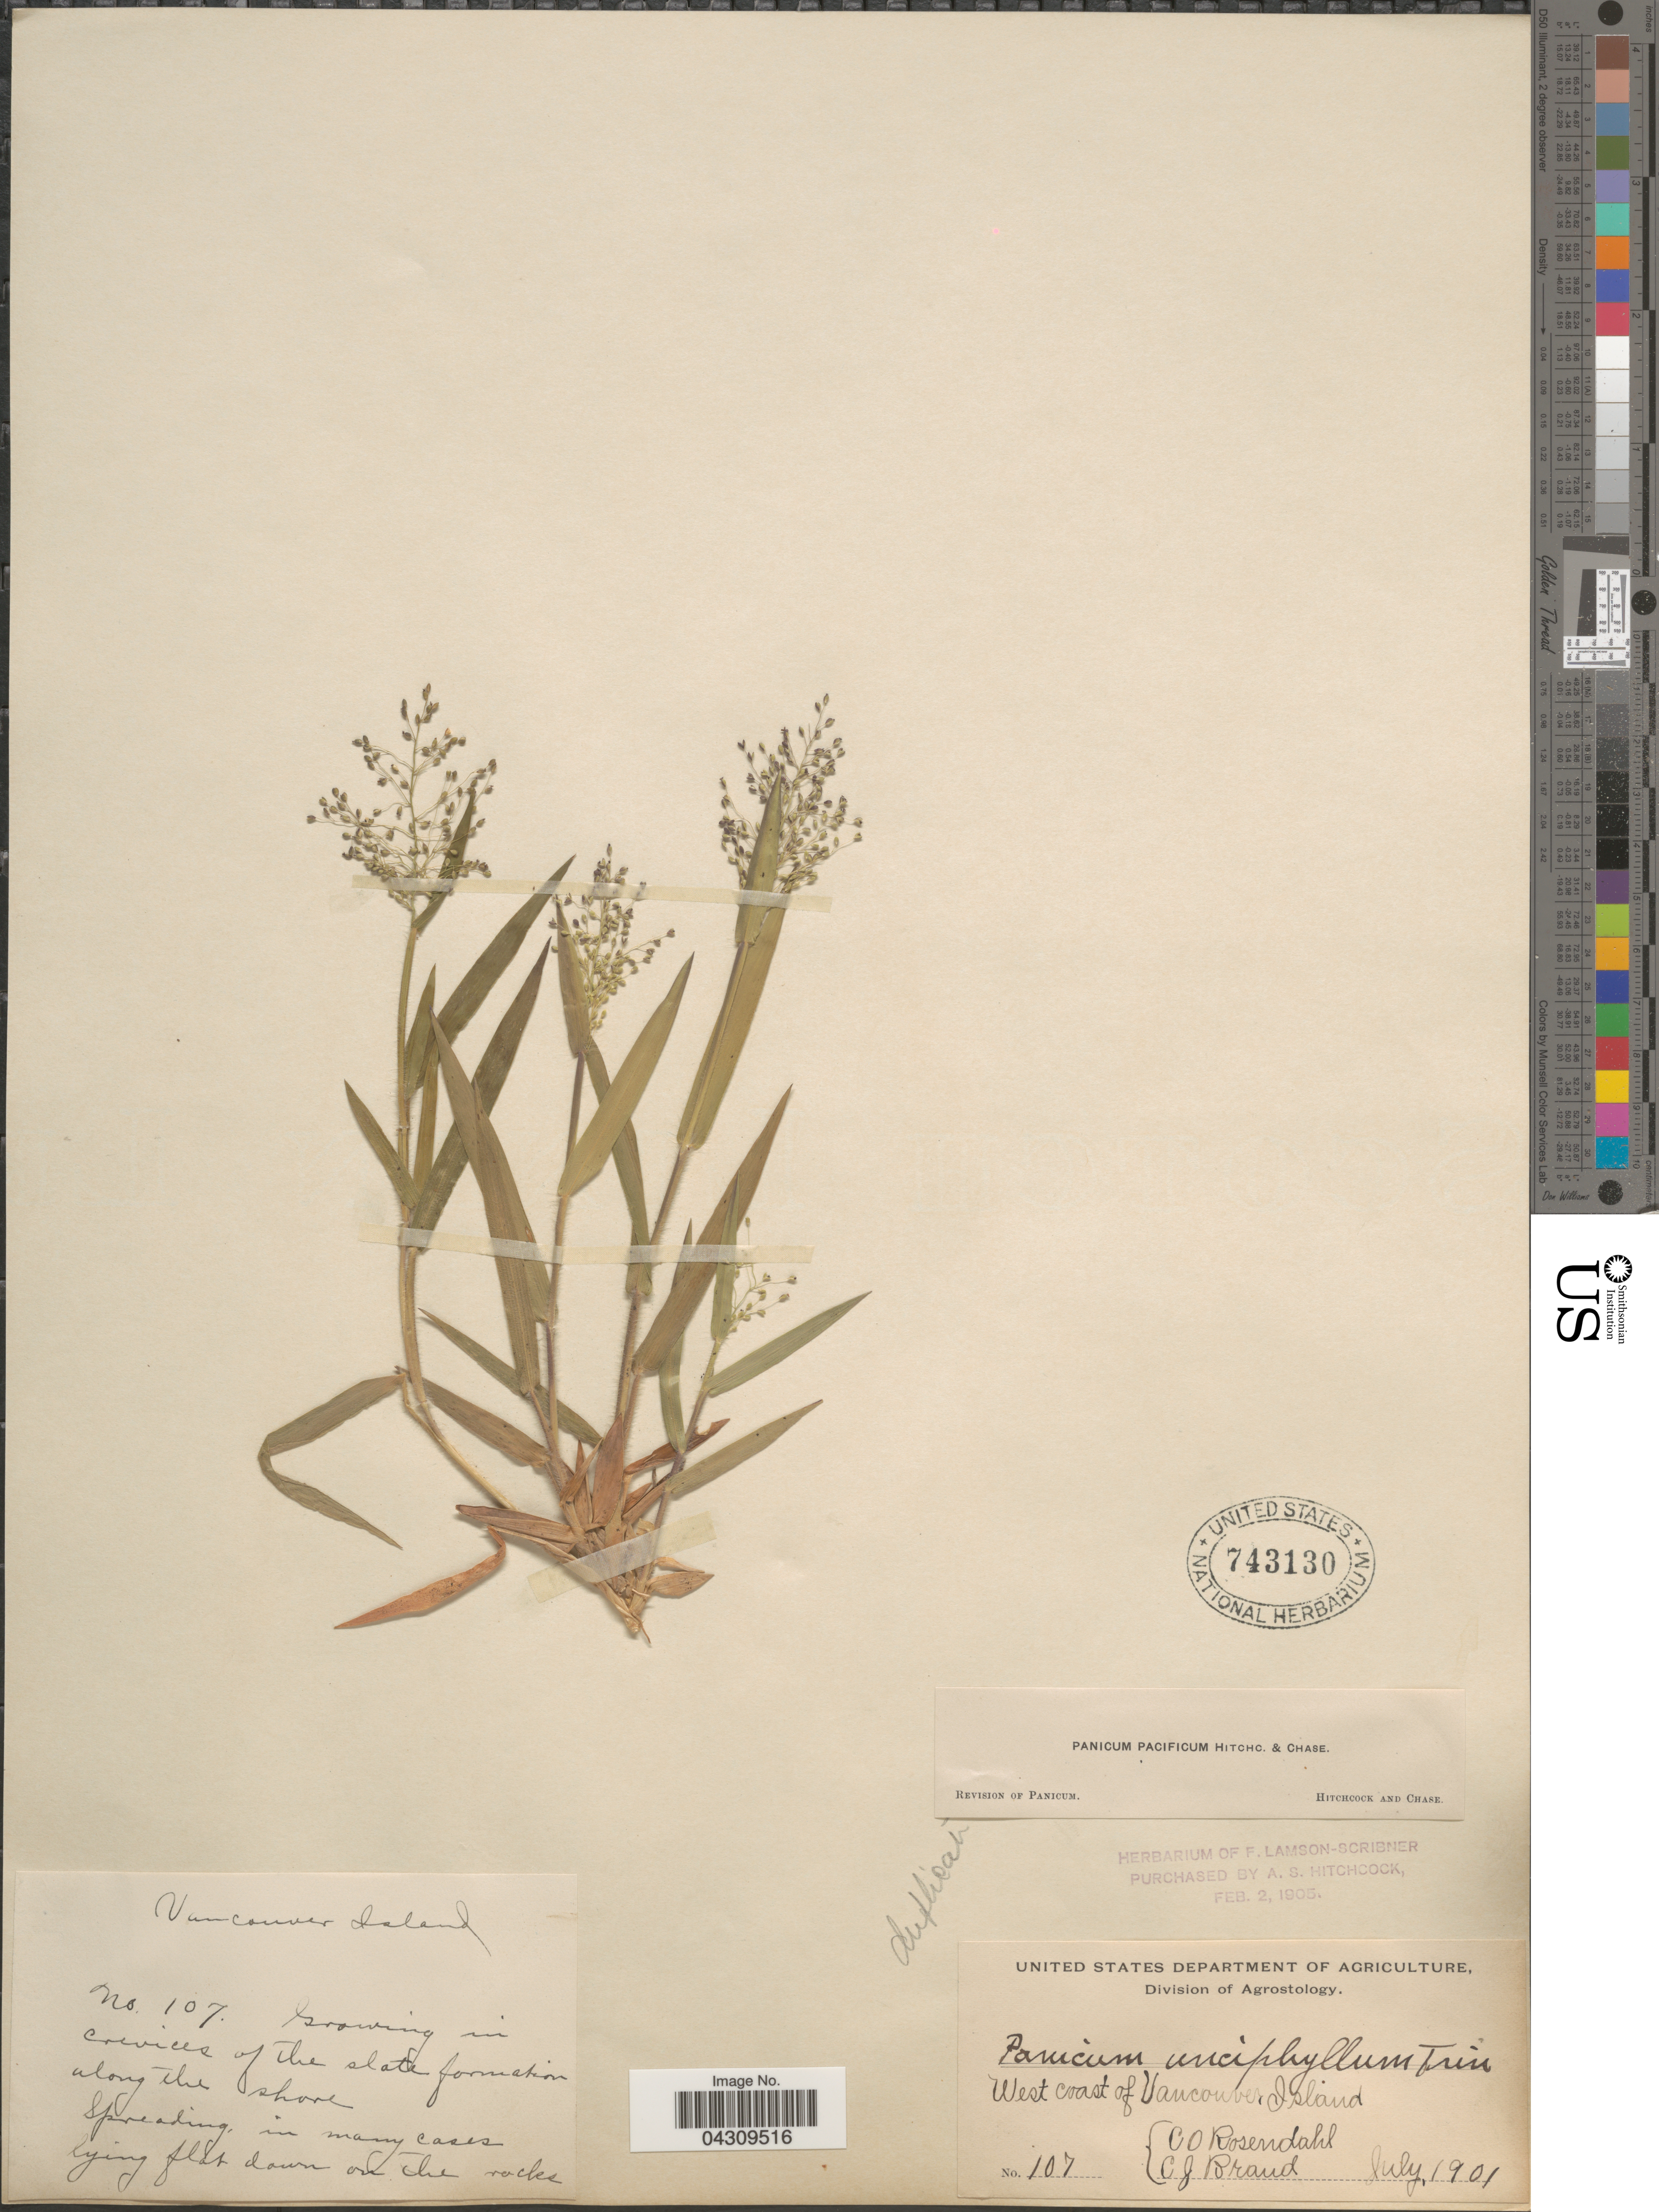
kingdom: Plantae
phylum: Tracheophyta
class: Liliopsida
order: Poales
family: Poaceae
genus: Dichanthelium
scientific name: Dichanthelium acuminatum var. acuminatum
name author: (Sw.) Gould & C.A. Clark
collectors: C. O. Rosendahl & C. J. Brand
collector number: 107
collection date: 1901-07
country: Canada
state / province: British Columbia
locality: West coast of Vancouver Island.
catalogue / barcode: US 743130